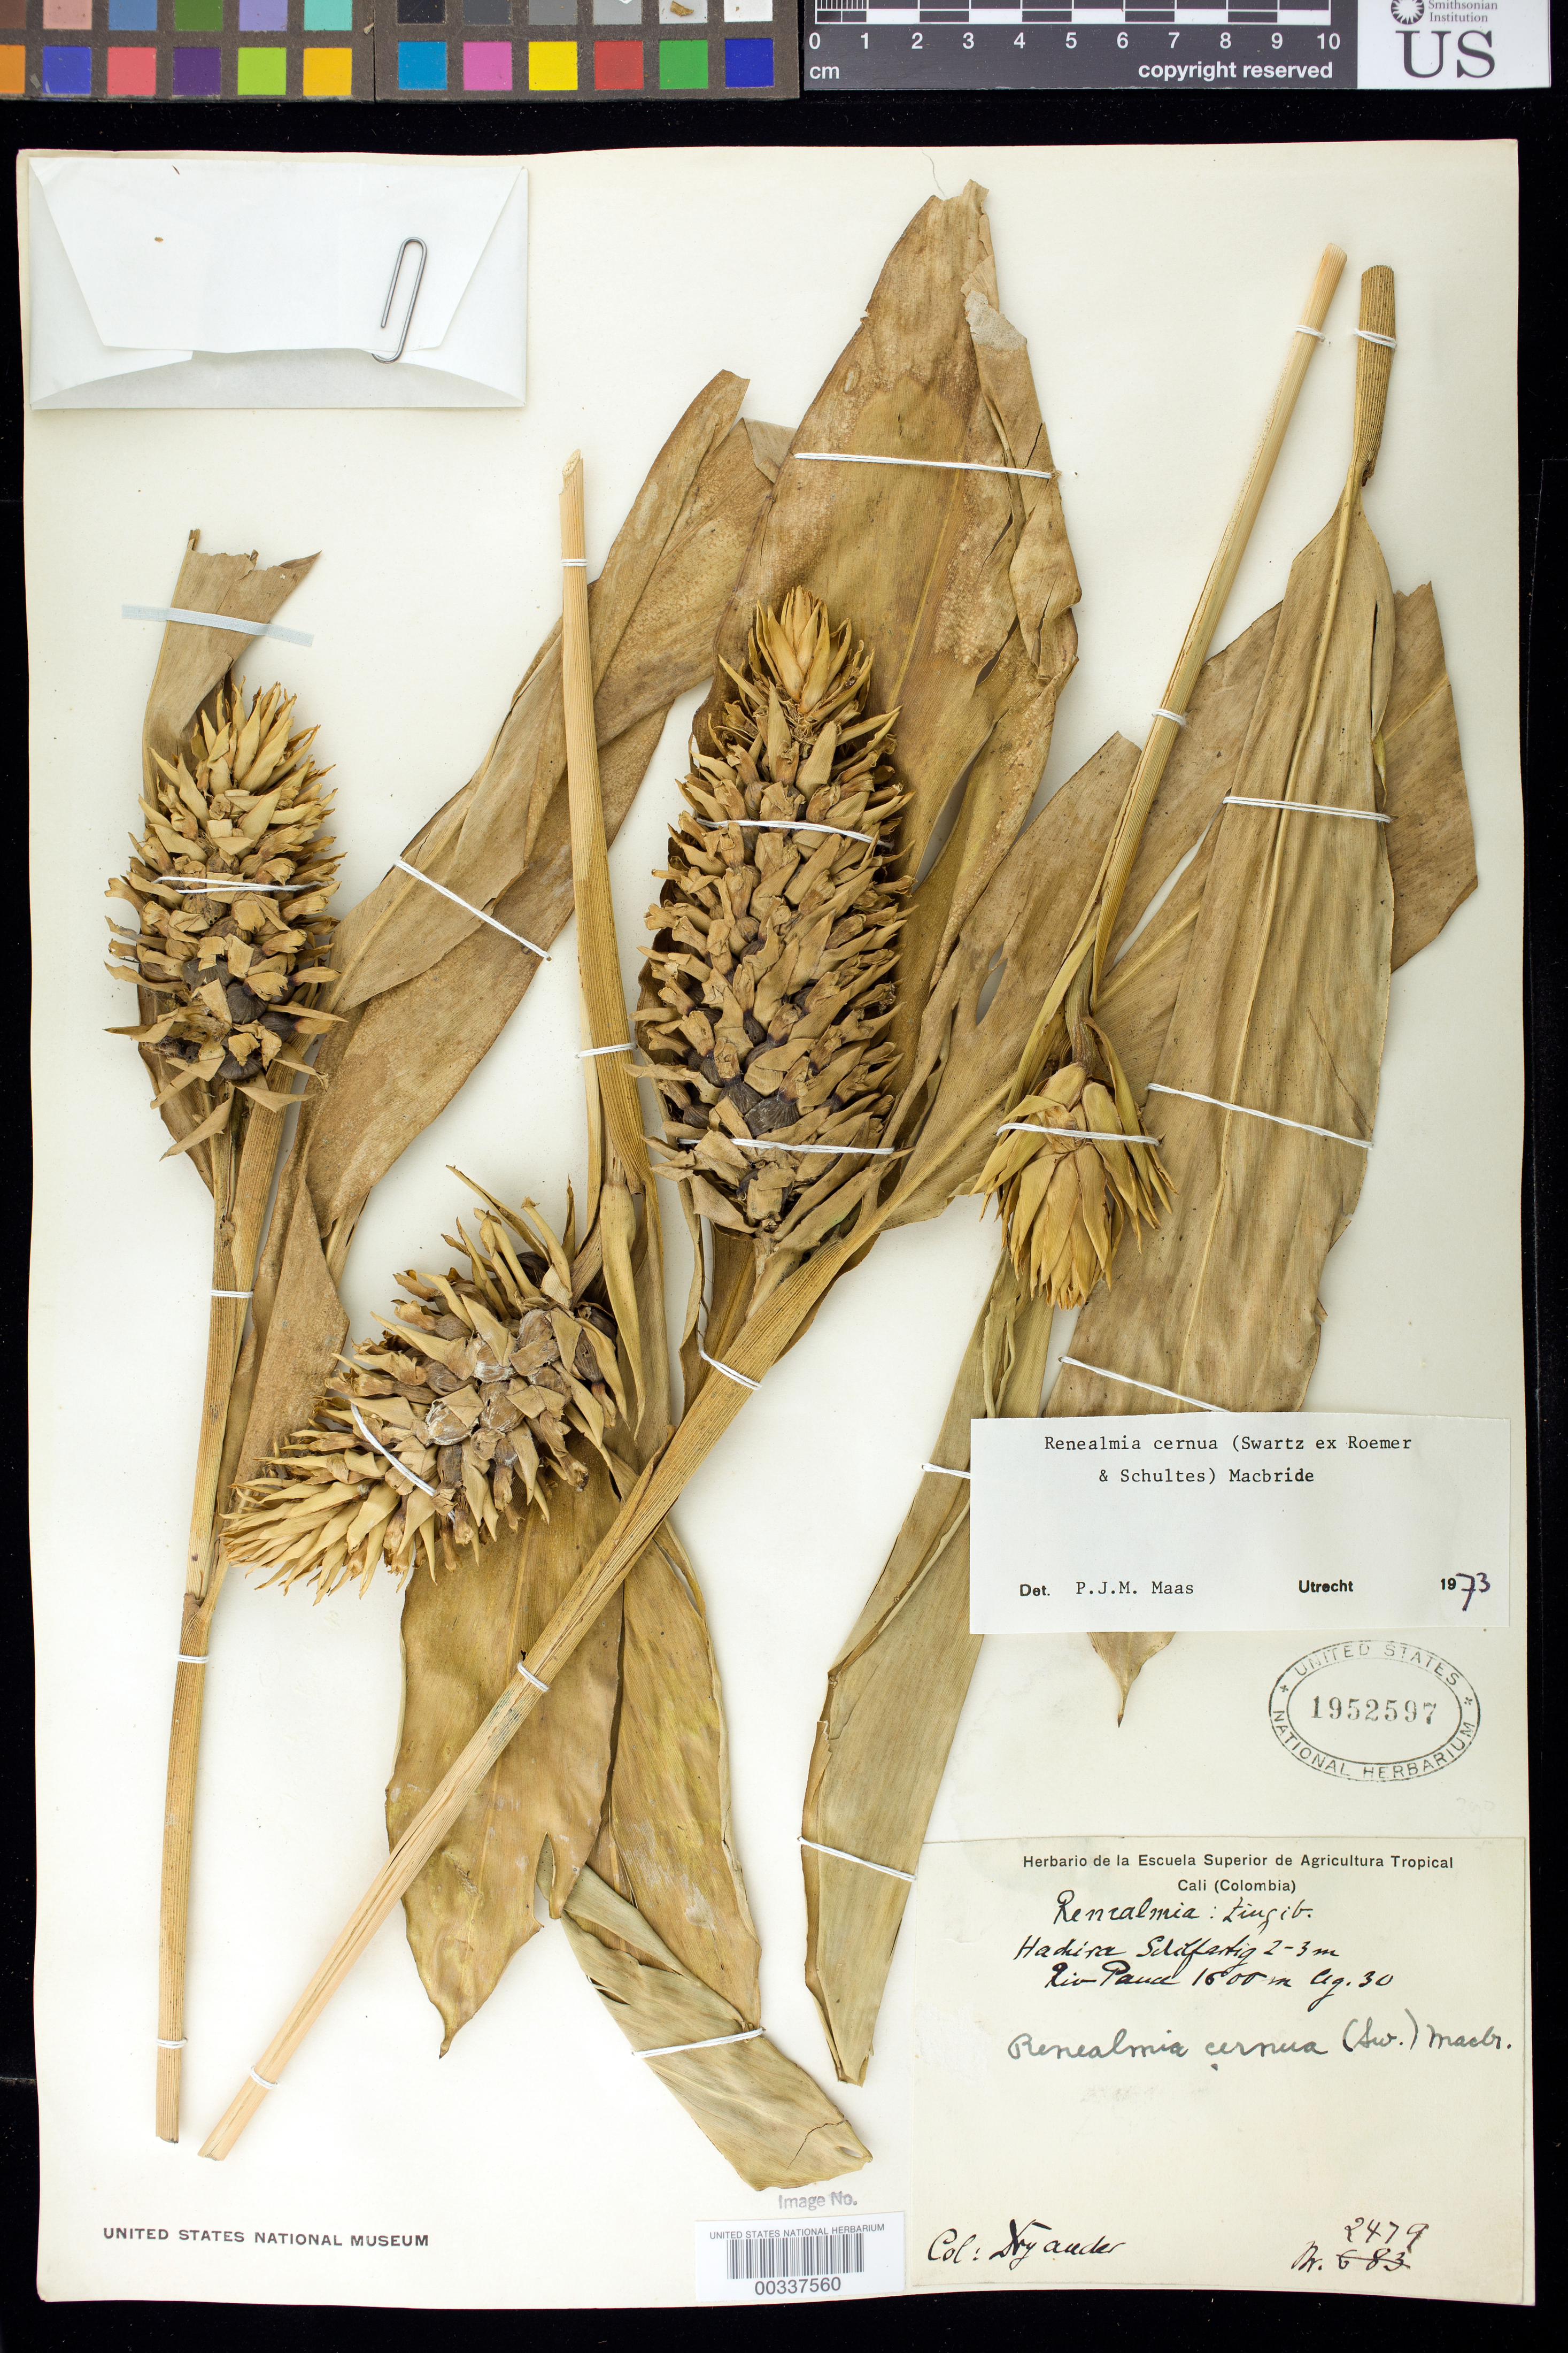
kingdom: Plantae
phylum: Tracheophyta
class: Liliopsida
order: Zingiberales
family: Zingiberaceae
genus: Renealmia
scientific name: Renealmia cernua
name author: (Sw. ex Roem. & Schult.) J.F. Macbr.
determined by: Maas, Paul J. M.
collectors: E. I. Dryander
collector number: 2479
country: Colombia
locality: Rio Pauca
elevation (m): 1600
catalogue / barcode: US 1952597